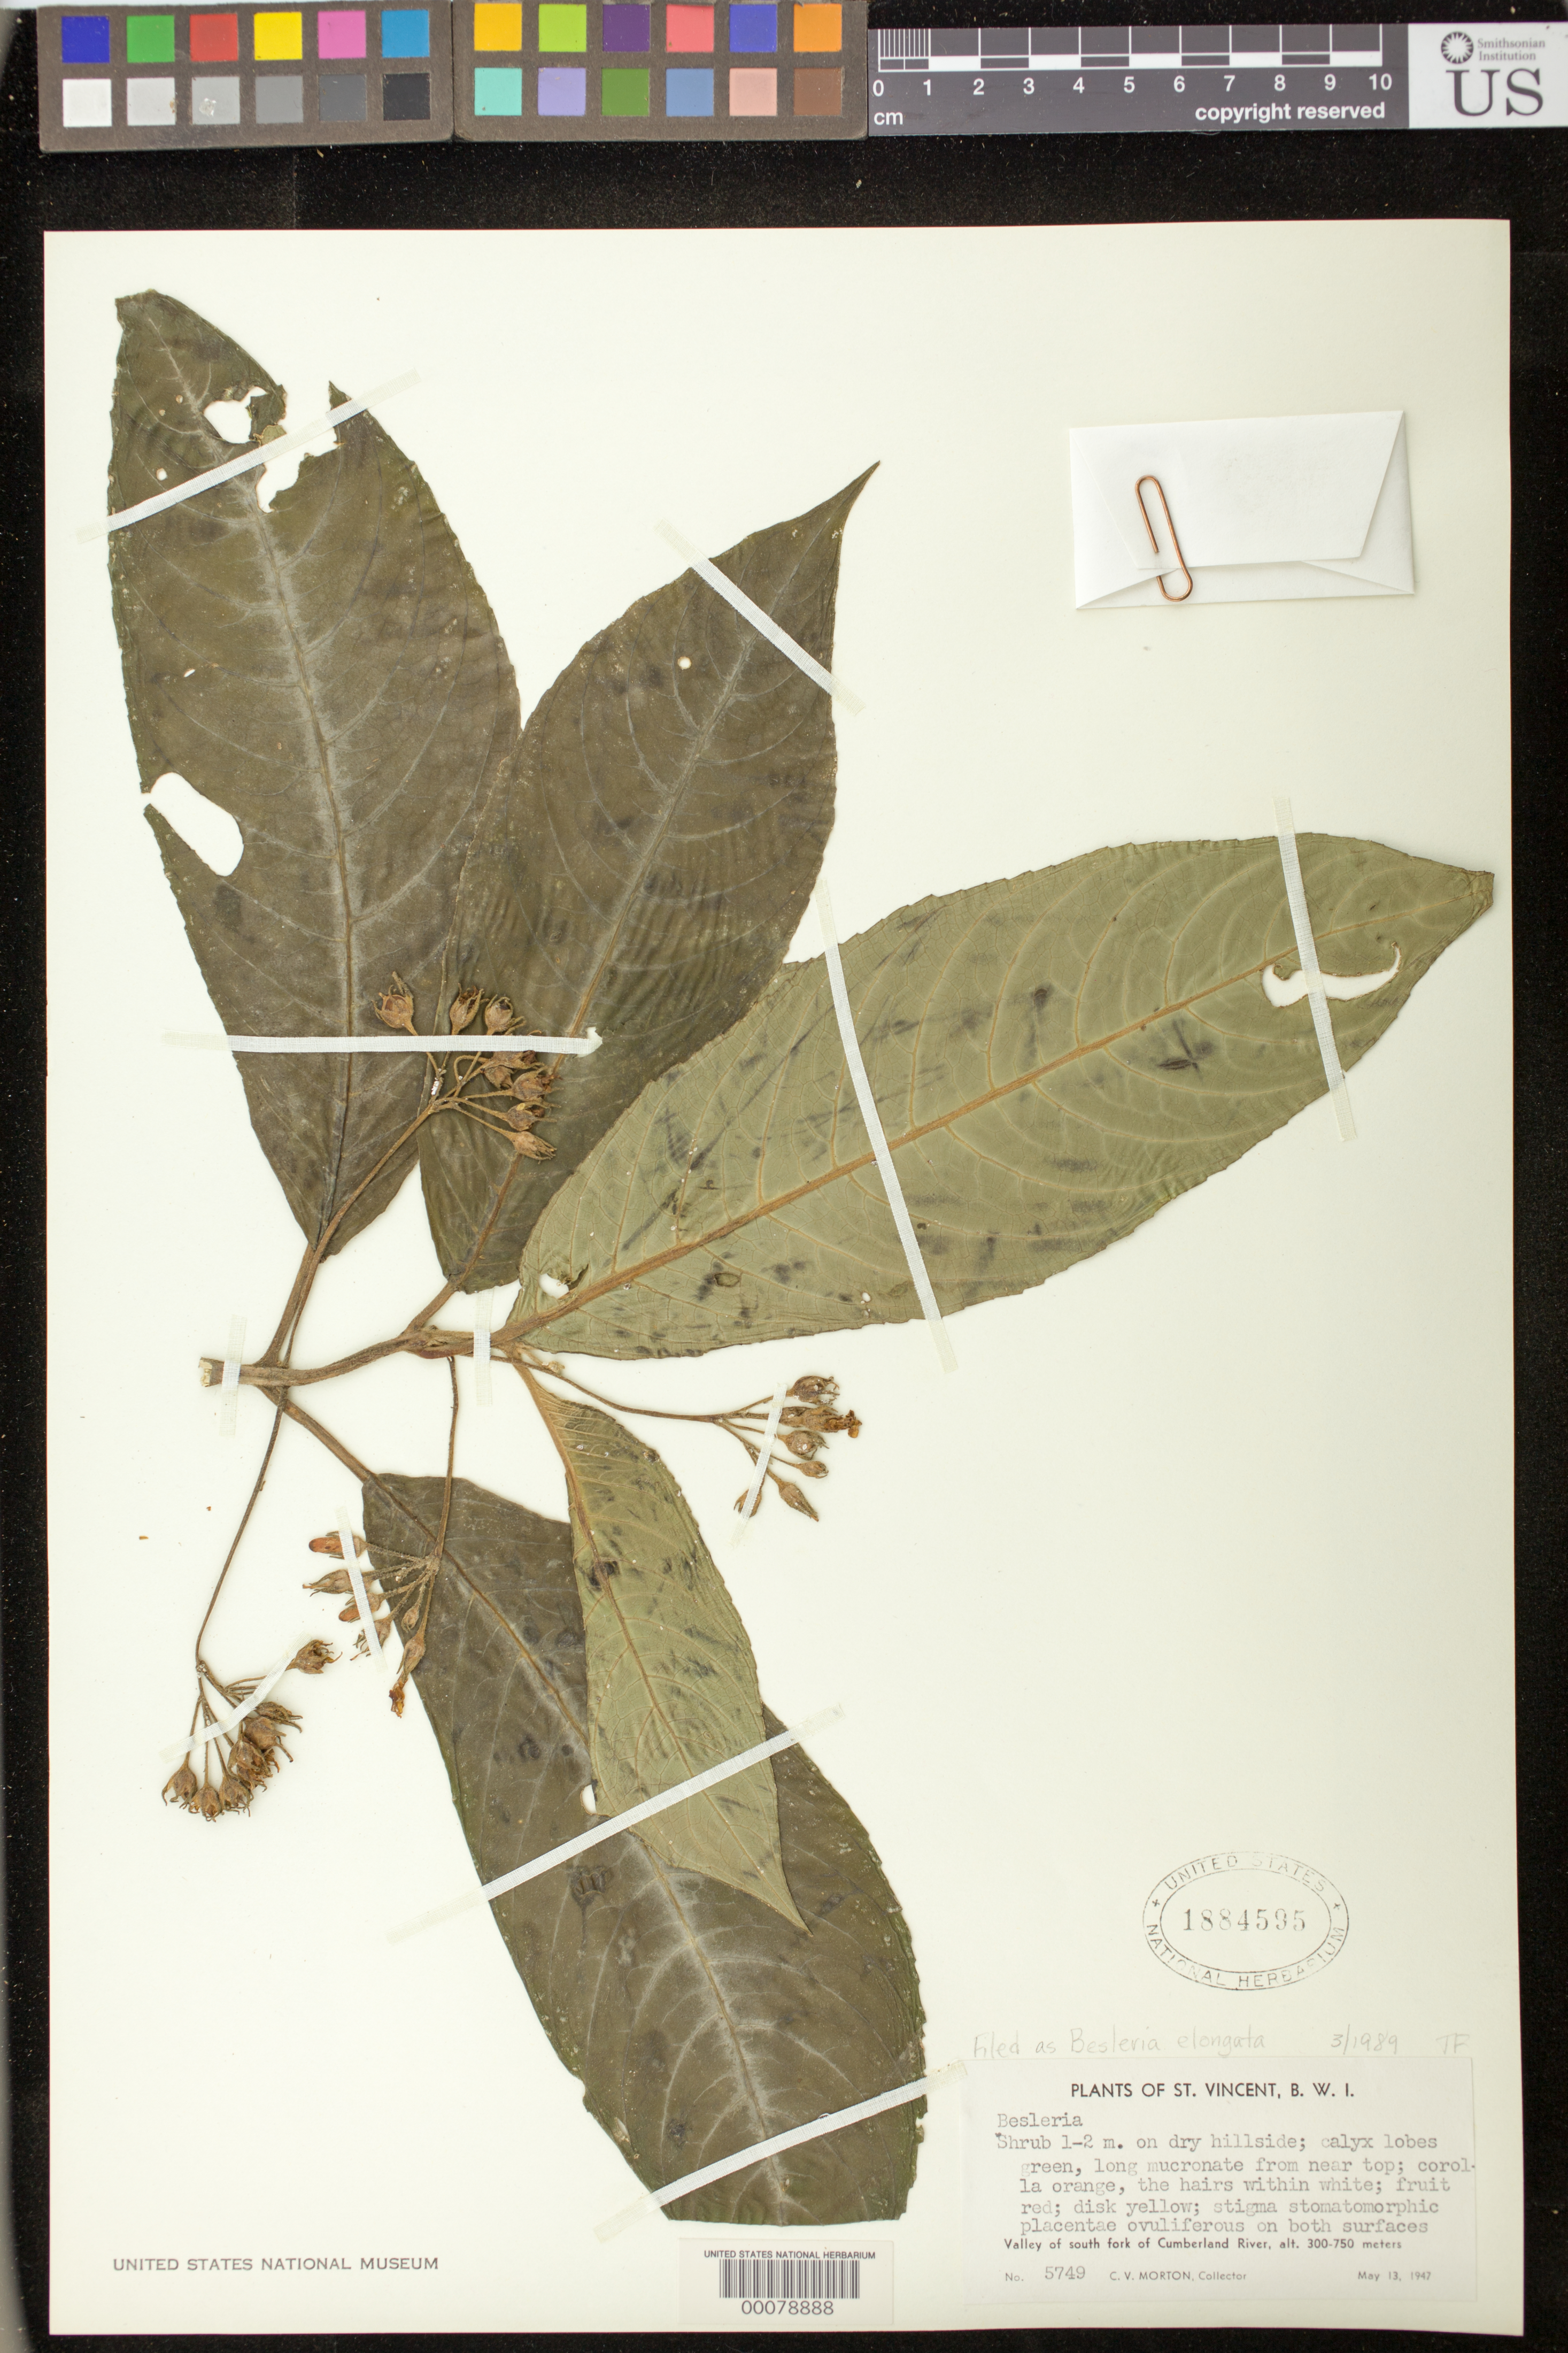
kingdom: Plantae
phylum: Tracheophyta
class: Magnoliopsida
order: Lamiales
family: Gesneriaceae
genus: Besleria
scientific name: Besleria elongata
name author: Urb.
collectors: C. V. Morton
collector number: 5749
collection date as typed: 13 May 1947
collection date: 1947-05-13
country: St. Vincent - Grenadines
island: St. Vincent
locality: Valley of S fork of Cumberland River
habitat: On dry hillside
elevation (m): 300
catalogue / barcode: US 1884595